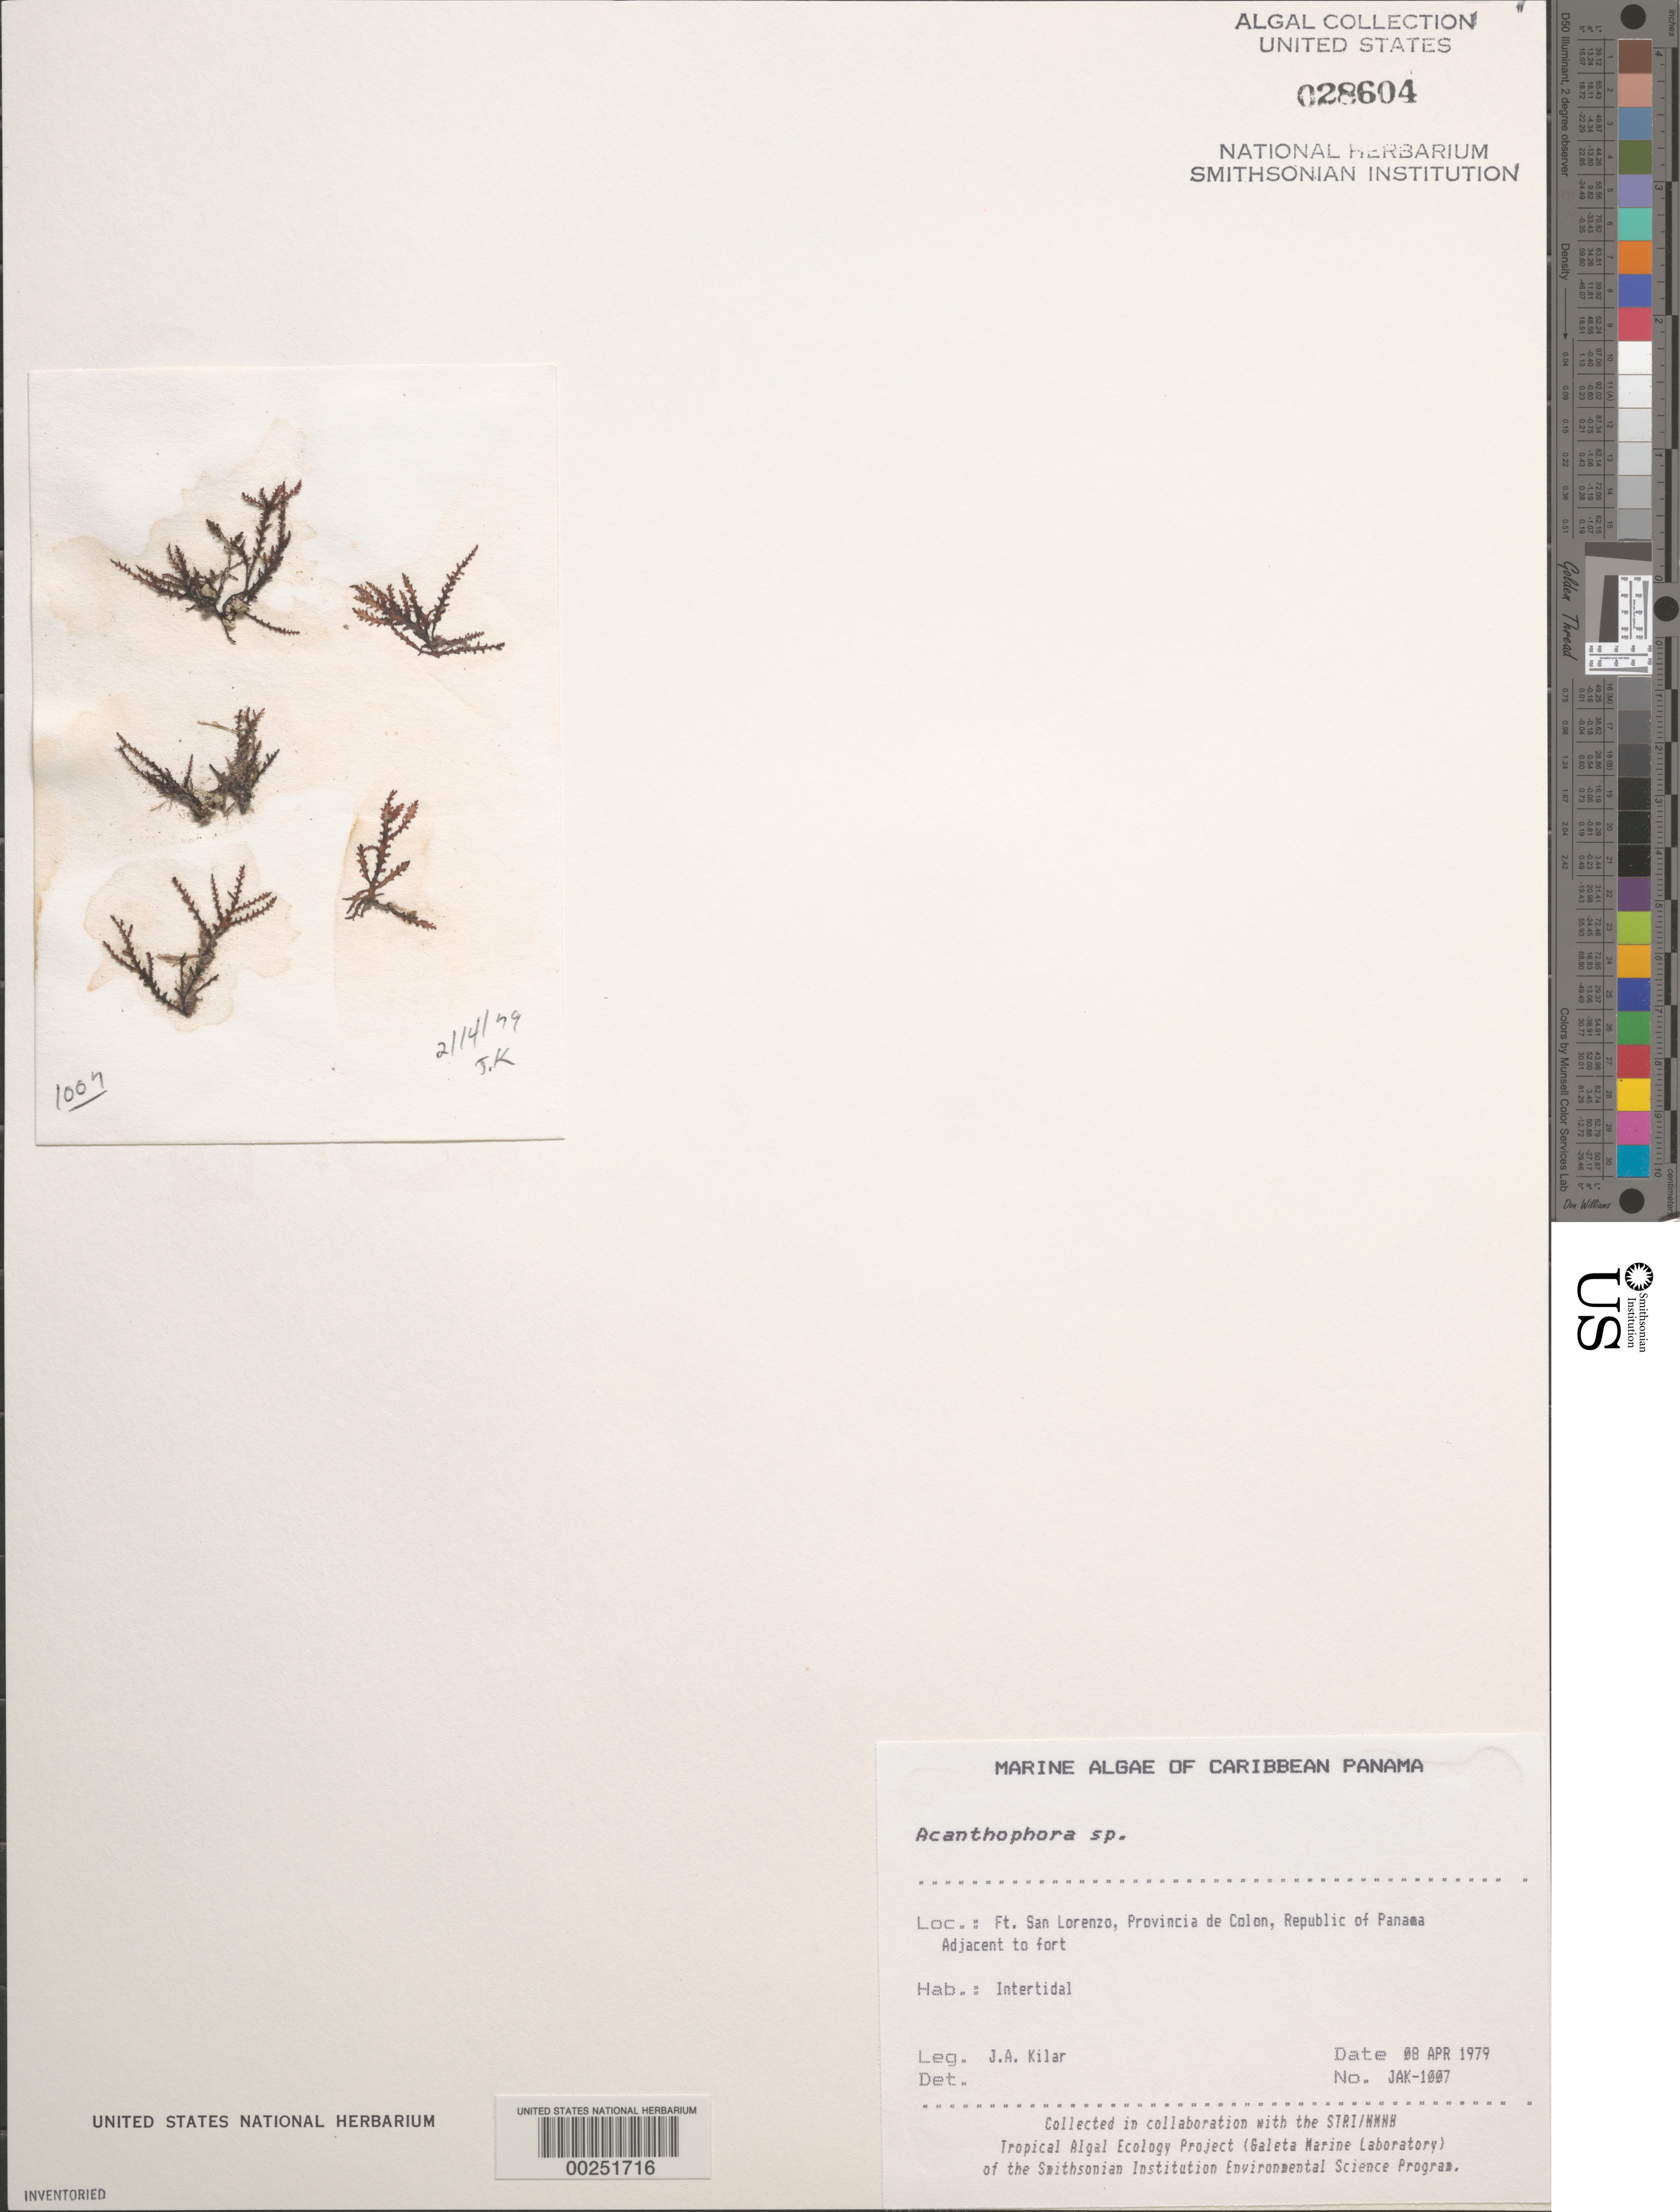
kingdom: Plantae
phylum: Rhodophyta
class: Florideophyceae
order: Ceramiales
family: Rhodomelaceae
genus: Acanthophora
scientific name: Acanthophora sp.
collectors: J. A. Kilar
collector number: JAK-1007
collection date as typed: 08 Apr 1979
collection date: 1979-04-08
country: Panama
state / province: Colón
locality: Fort San Lorenzo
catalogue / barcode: US 28604